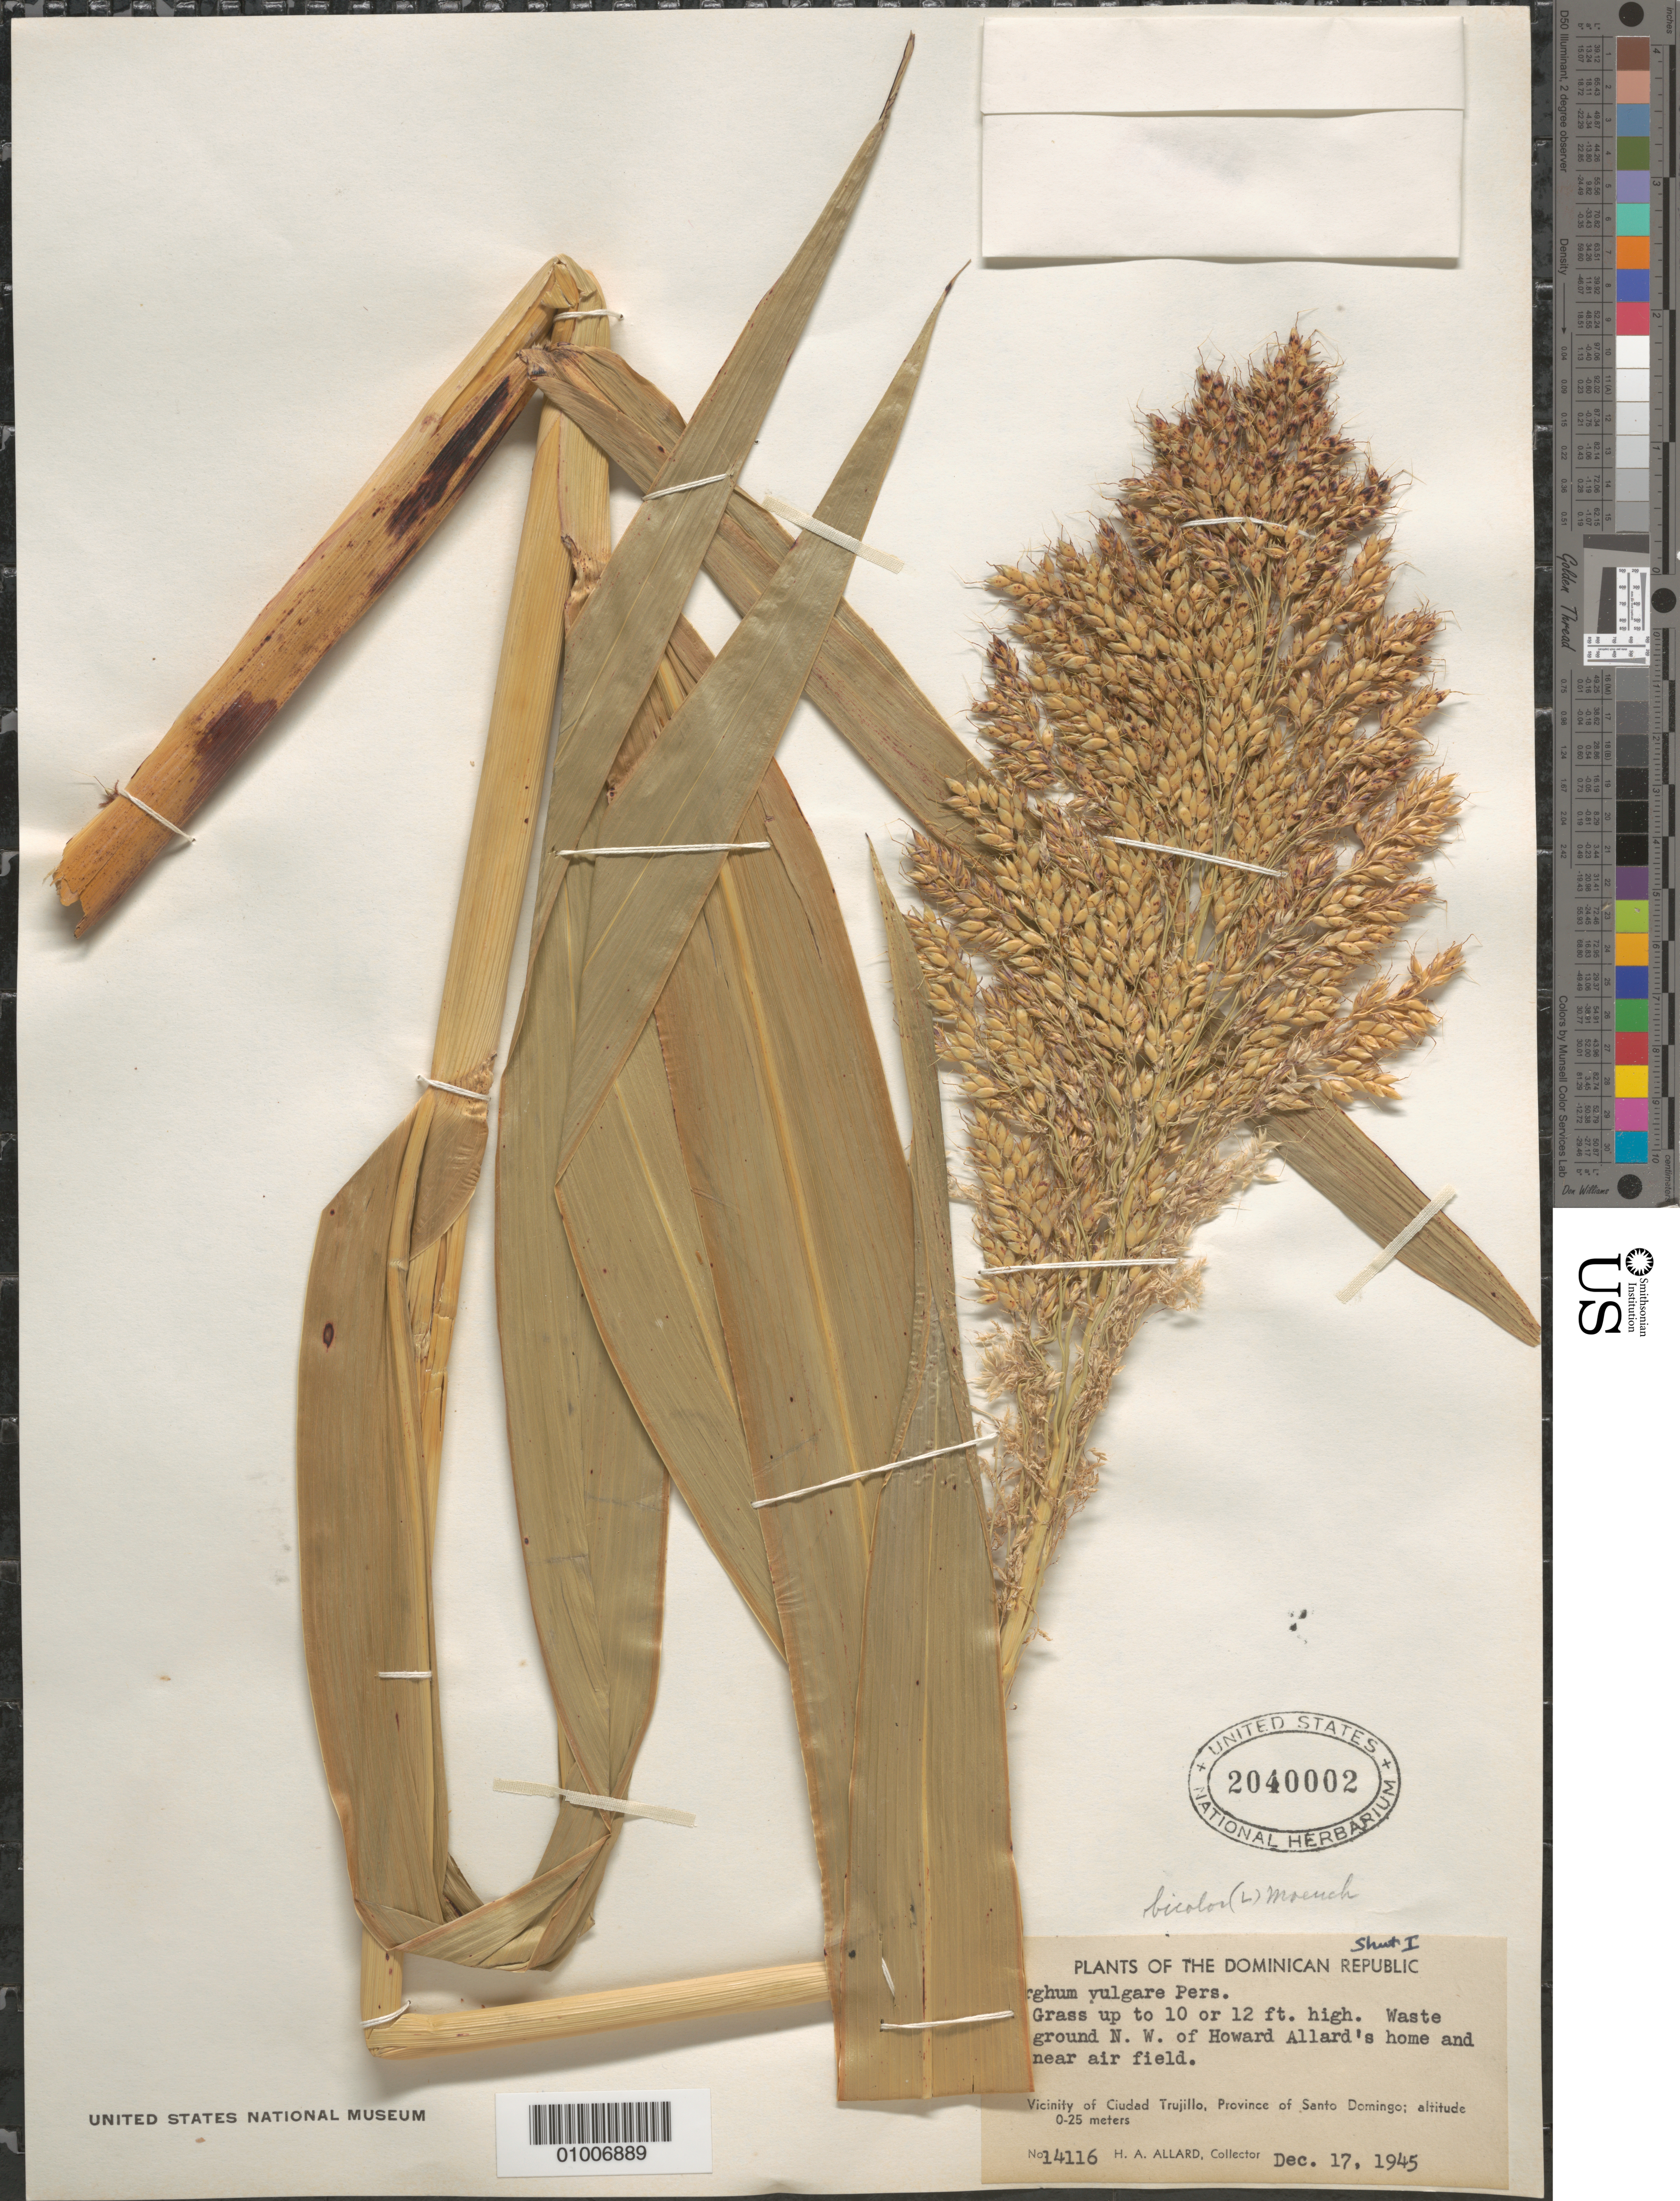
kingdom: Plantae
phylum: Tracheophyta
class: Liliopsida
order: Poales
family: Poaceae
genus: Sorghum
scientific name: Sorghum vulgare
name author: (L.) Pers.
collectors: H. A. Allard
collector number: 14116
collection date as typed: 17 Dec 1945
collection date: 1945-12-17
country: Dominican Republic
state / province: Distrito Nacional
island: Hispaniola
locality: Grass up to 10 or 12 ft. high. Waste ground N.W. of Howard Allard's home and near air field.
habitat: waste ground of home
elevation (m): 0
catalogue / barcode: US 2040002